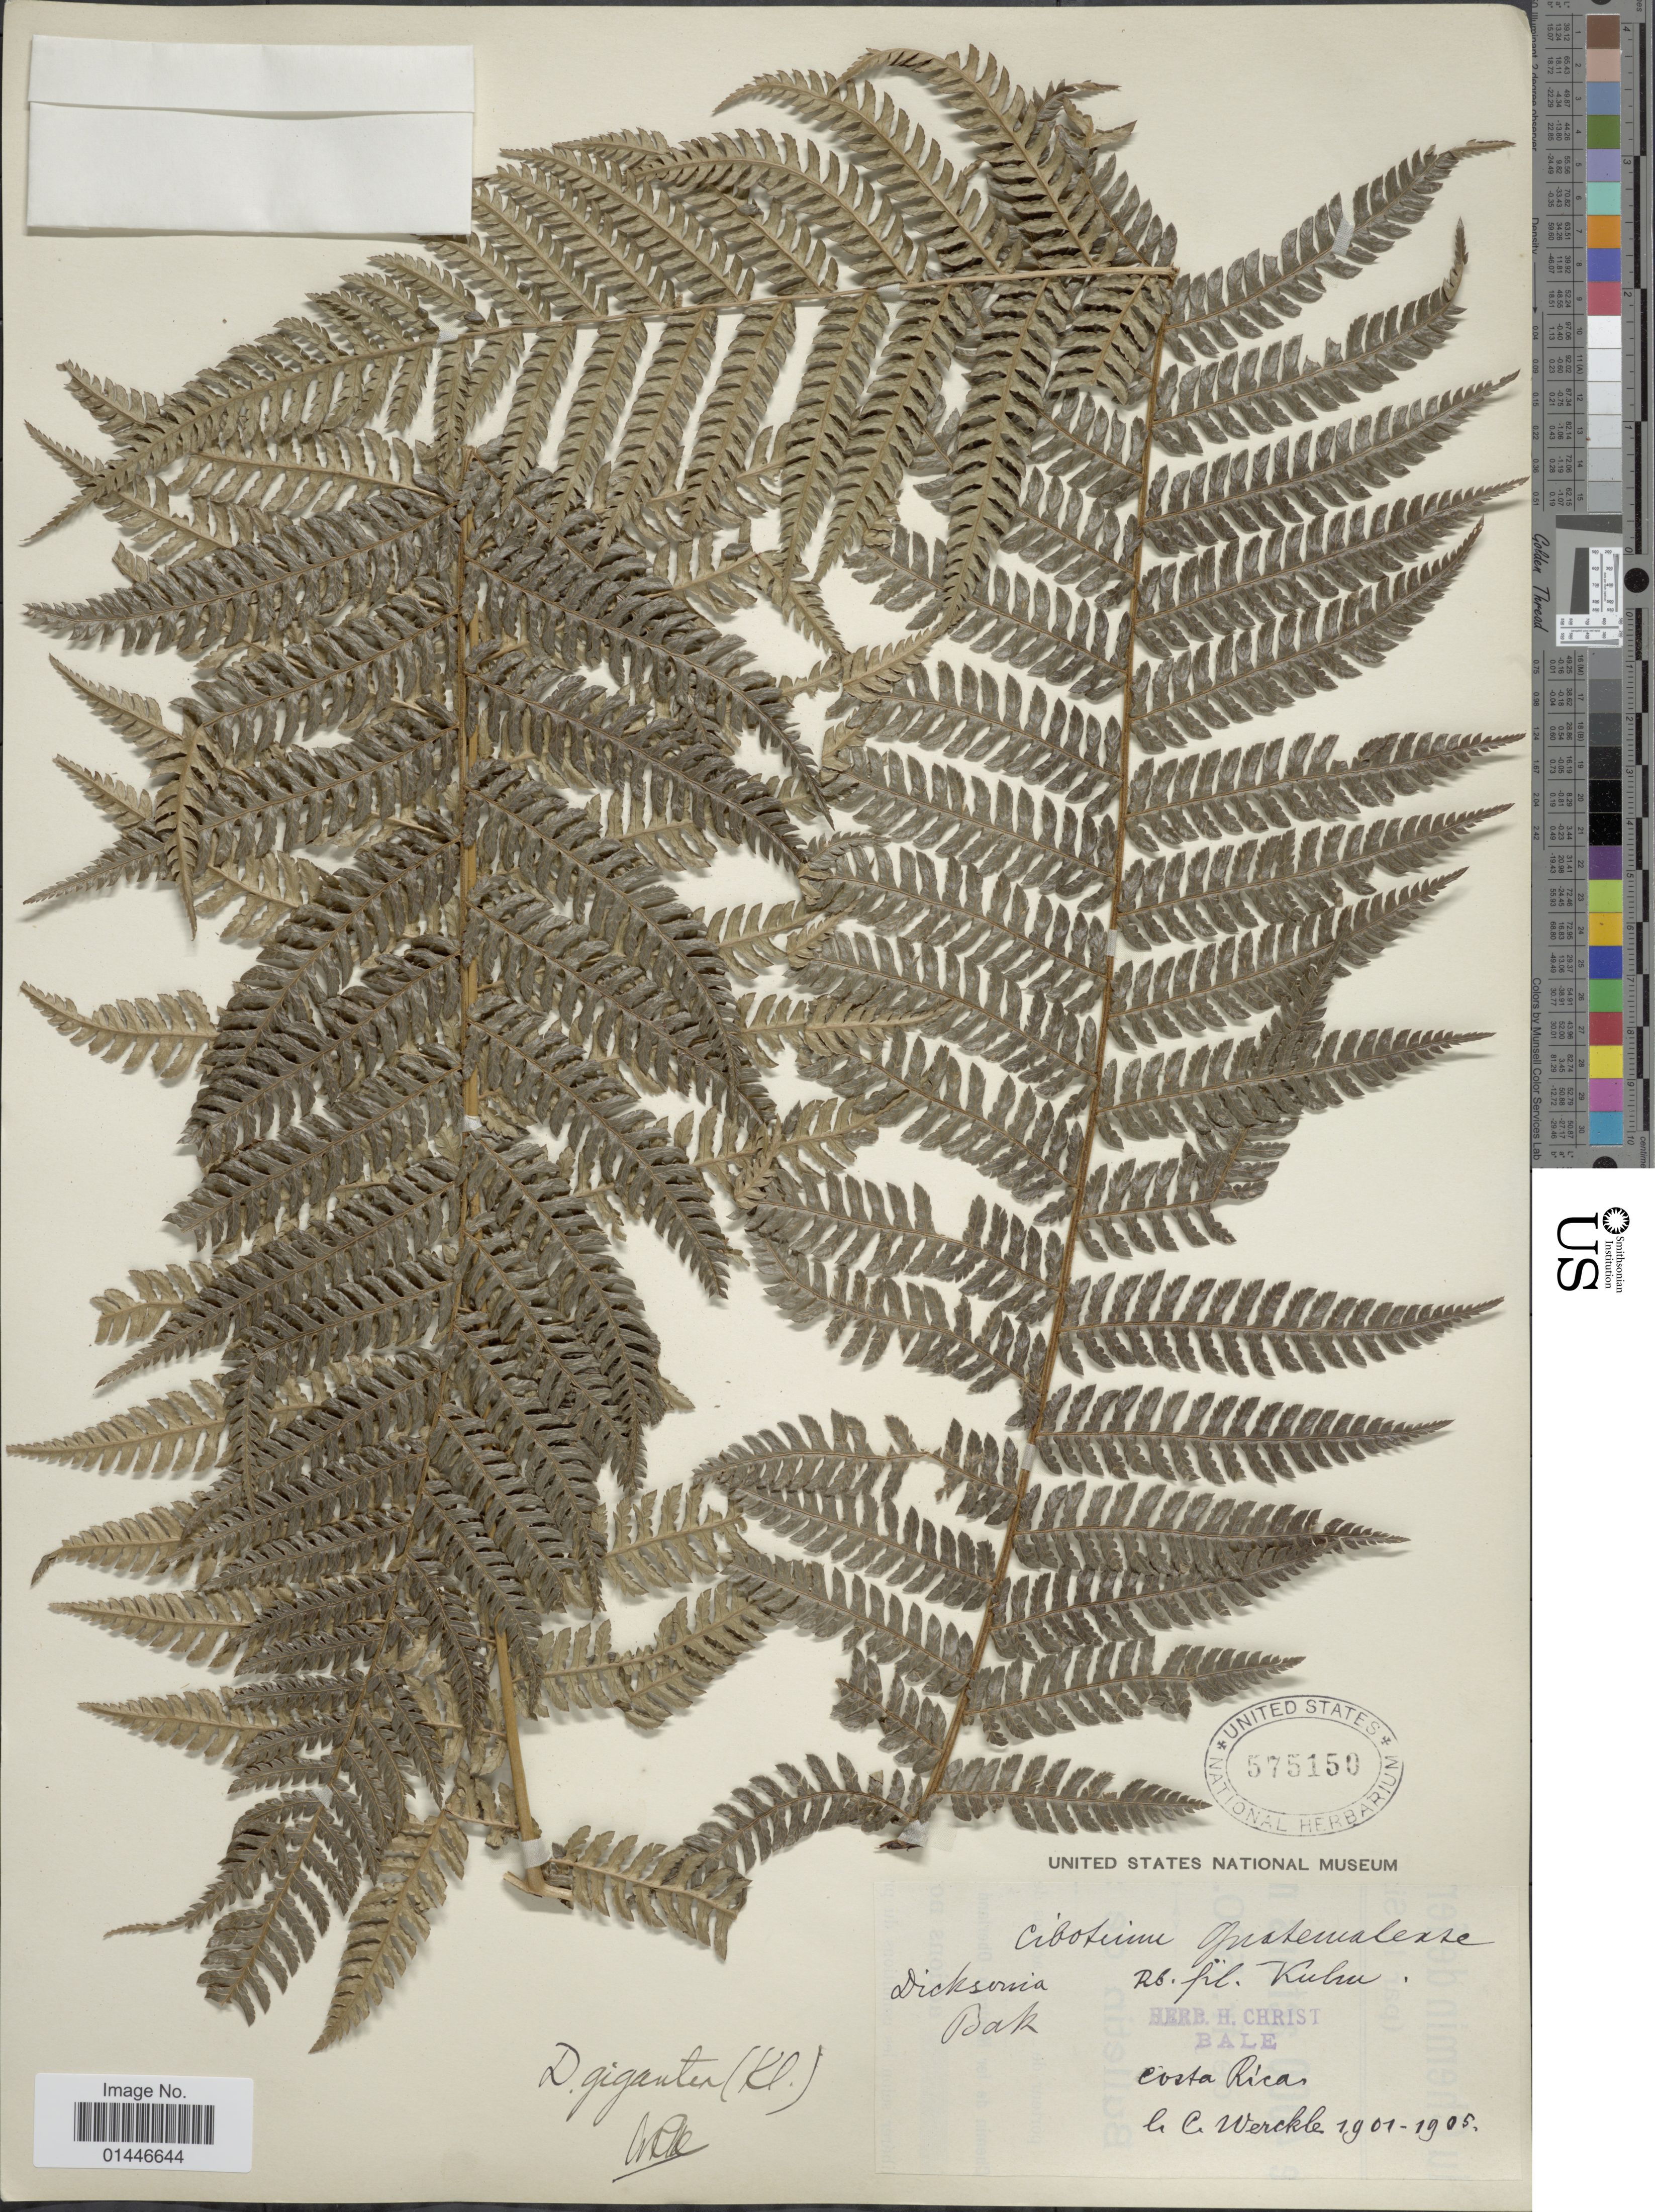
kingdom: Plantae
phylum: Tracheophyta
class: Polypodiopsida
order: Cyatheales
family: Dicksoniaceae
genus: Dicksonia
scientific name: Dicksonia gigantea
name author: H. Karst.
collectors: C. C Wercklé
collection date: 1901/1905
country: Costa Rica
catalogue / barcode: US 575150